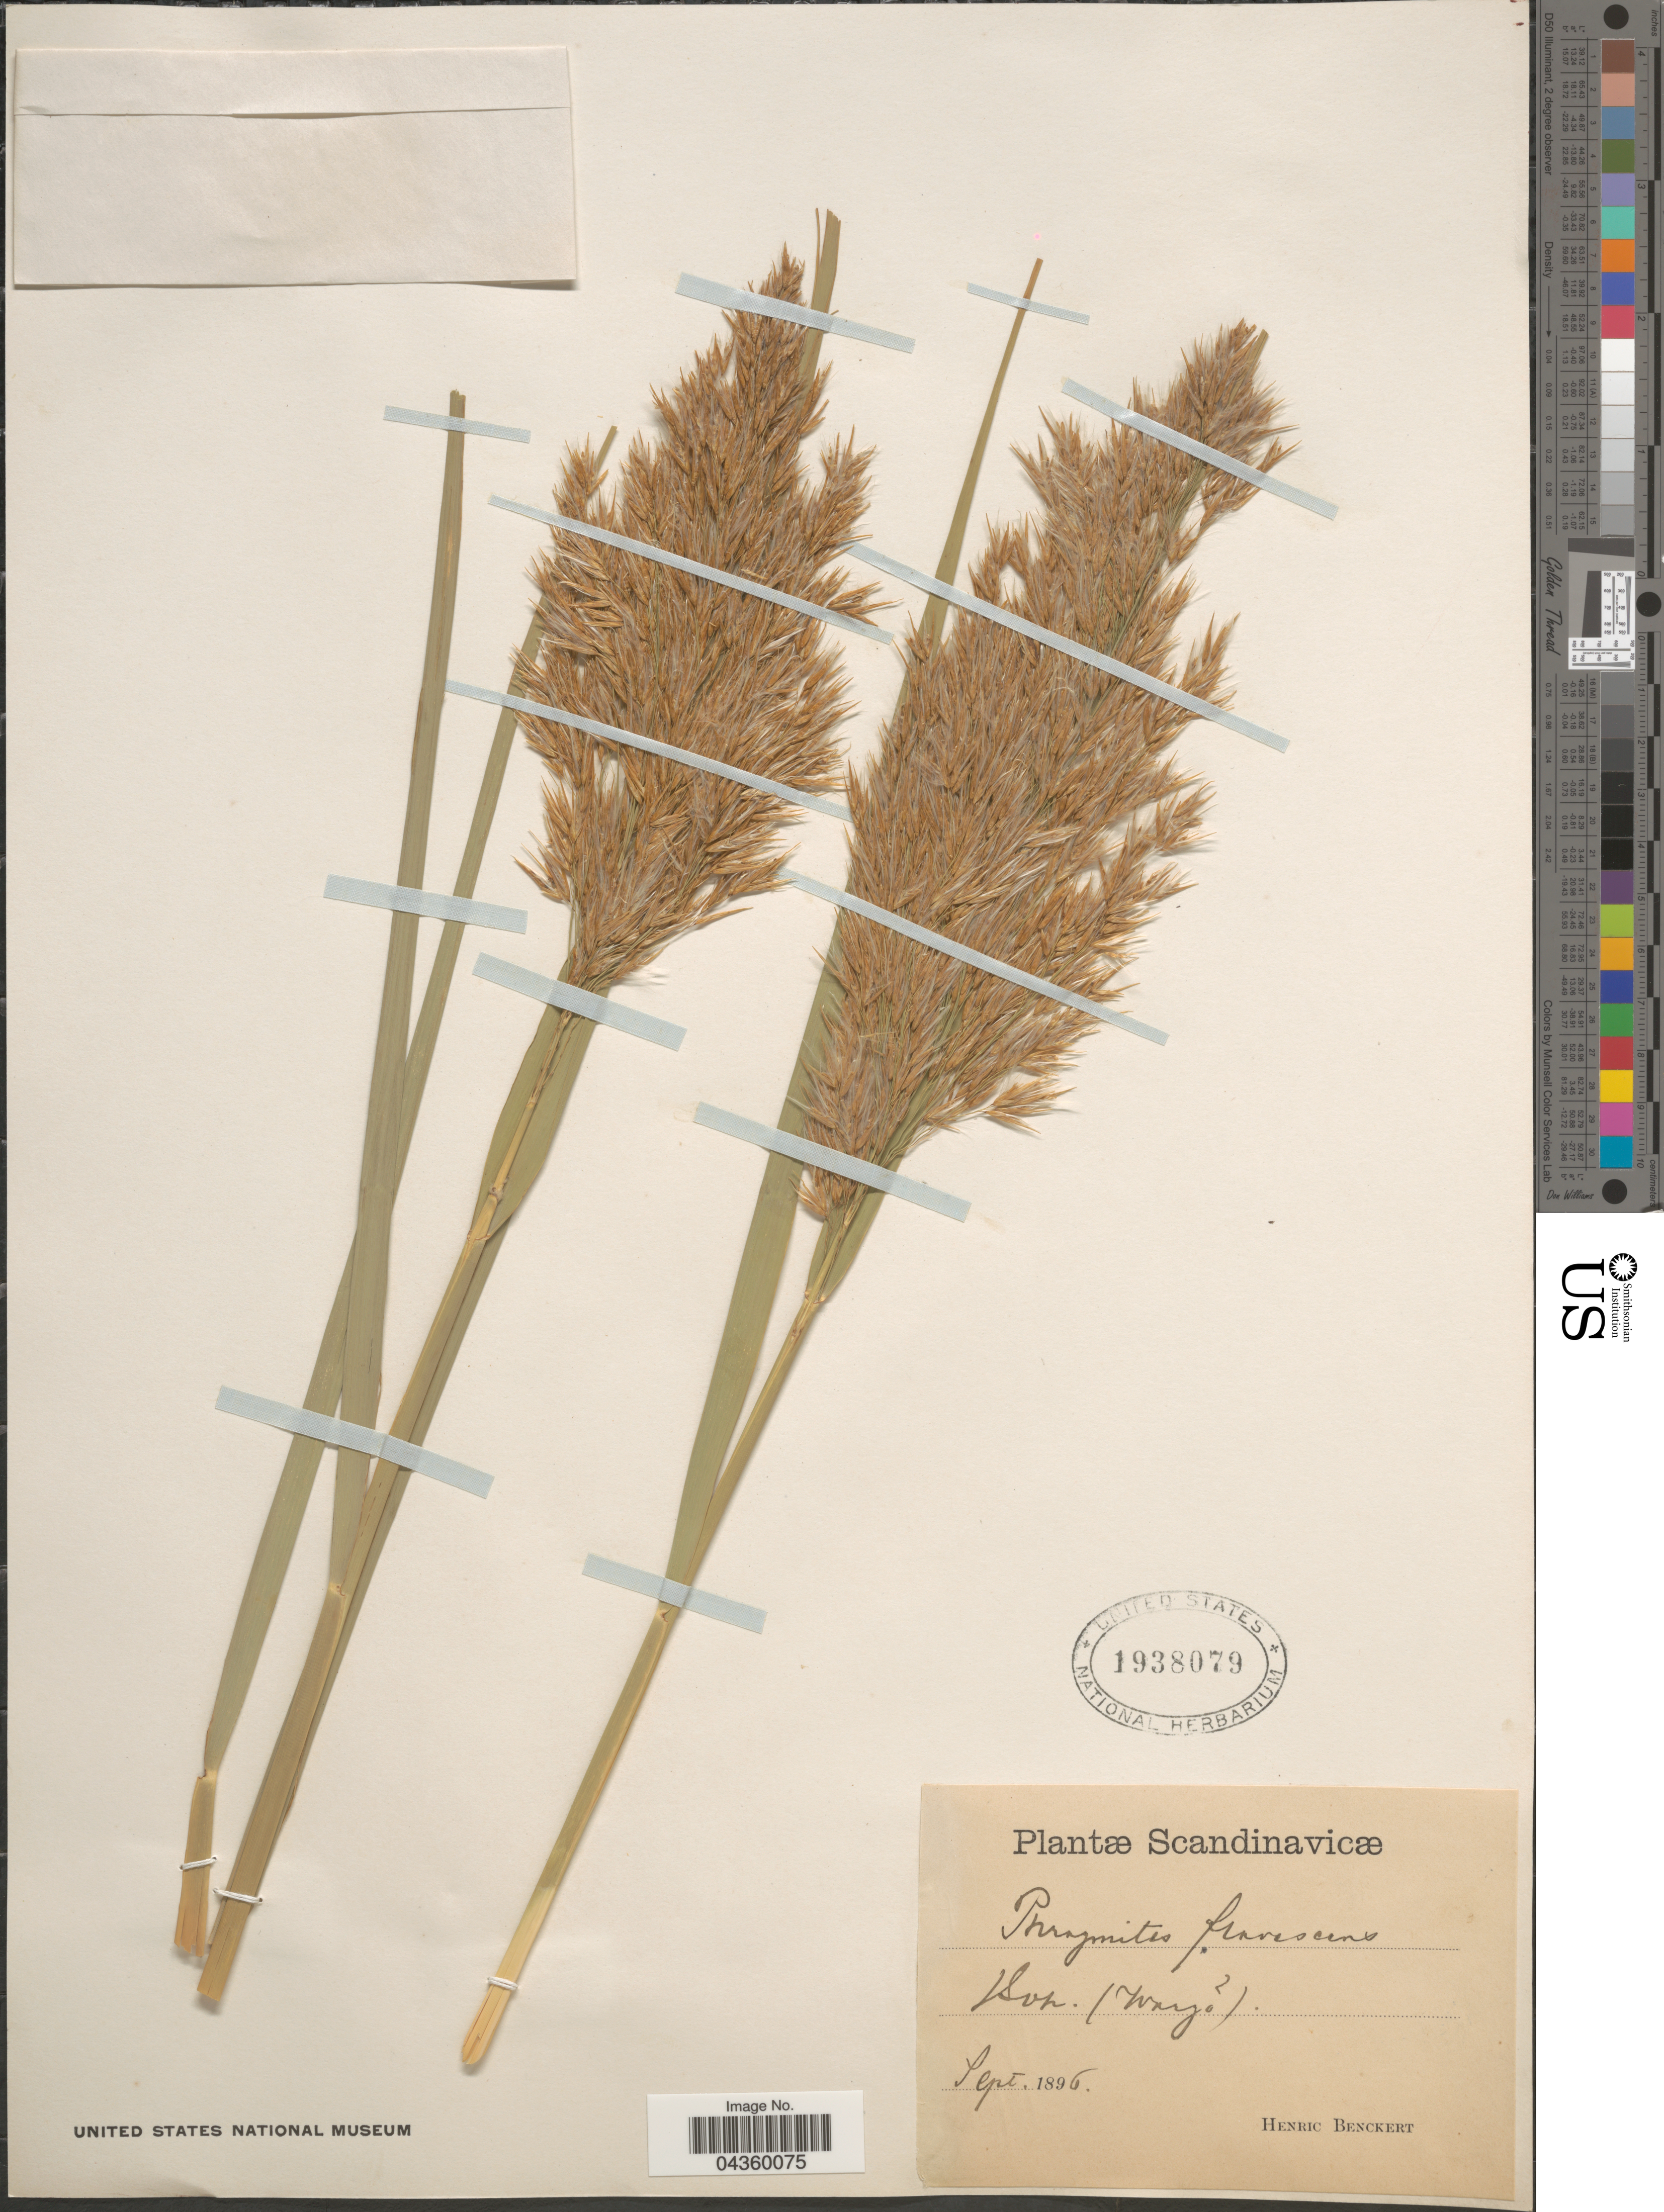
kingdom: Plantae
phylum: Tracheophyta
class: Liliopsida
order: Poales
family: Poaceae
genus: Phragmites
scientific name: Phragmites australis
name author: (Cav.) Trin. ex Steud.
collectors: H. Benckert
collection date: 1896-09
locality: Scandinavicæ. [illegible text] (Warjo)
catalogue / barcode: US 1938079